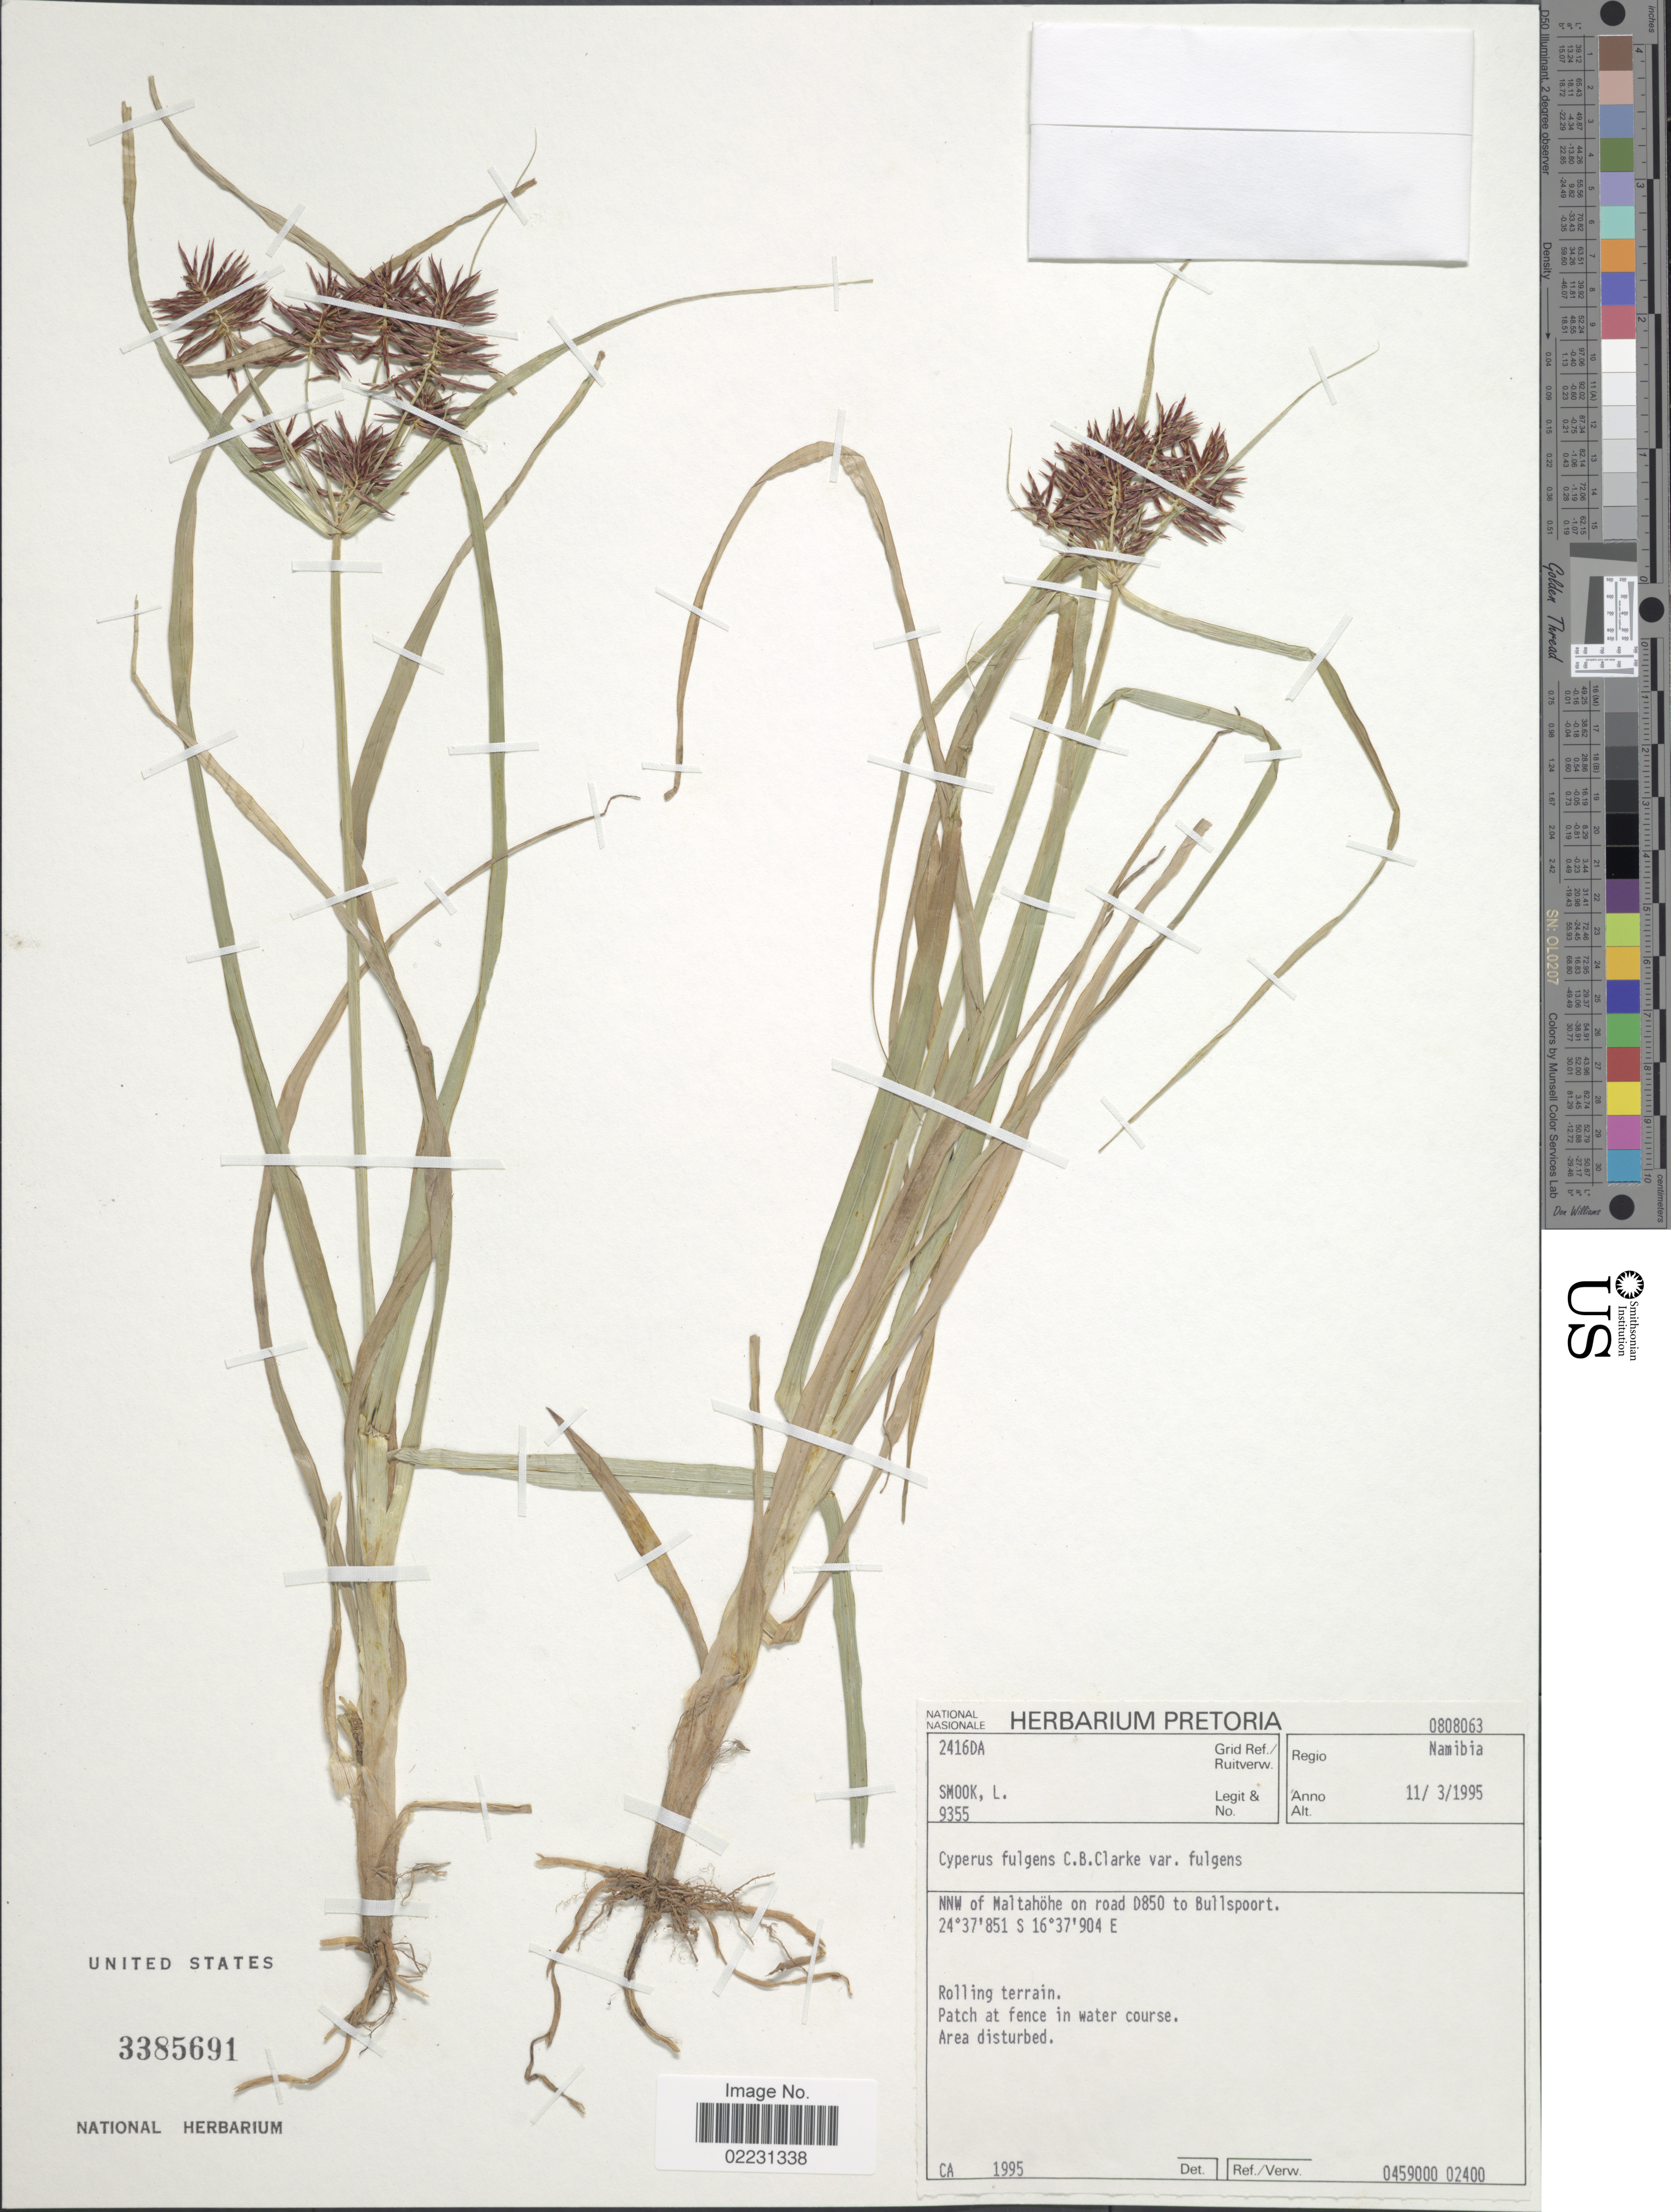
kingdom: Plantae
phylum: Tracheophyta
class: Liliopsida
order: Poales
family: Cyperaceae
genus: Cyperus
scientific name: Cyperus fulgens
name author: C.B. Clarke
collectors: L. Smook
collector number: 9355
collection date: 1995-03-11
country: Namibia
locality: NNW of Maltahohe on road D850 to Bullspoort. 2416DA Grid Ref./Ruitverw.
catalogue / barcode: US 3385691